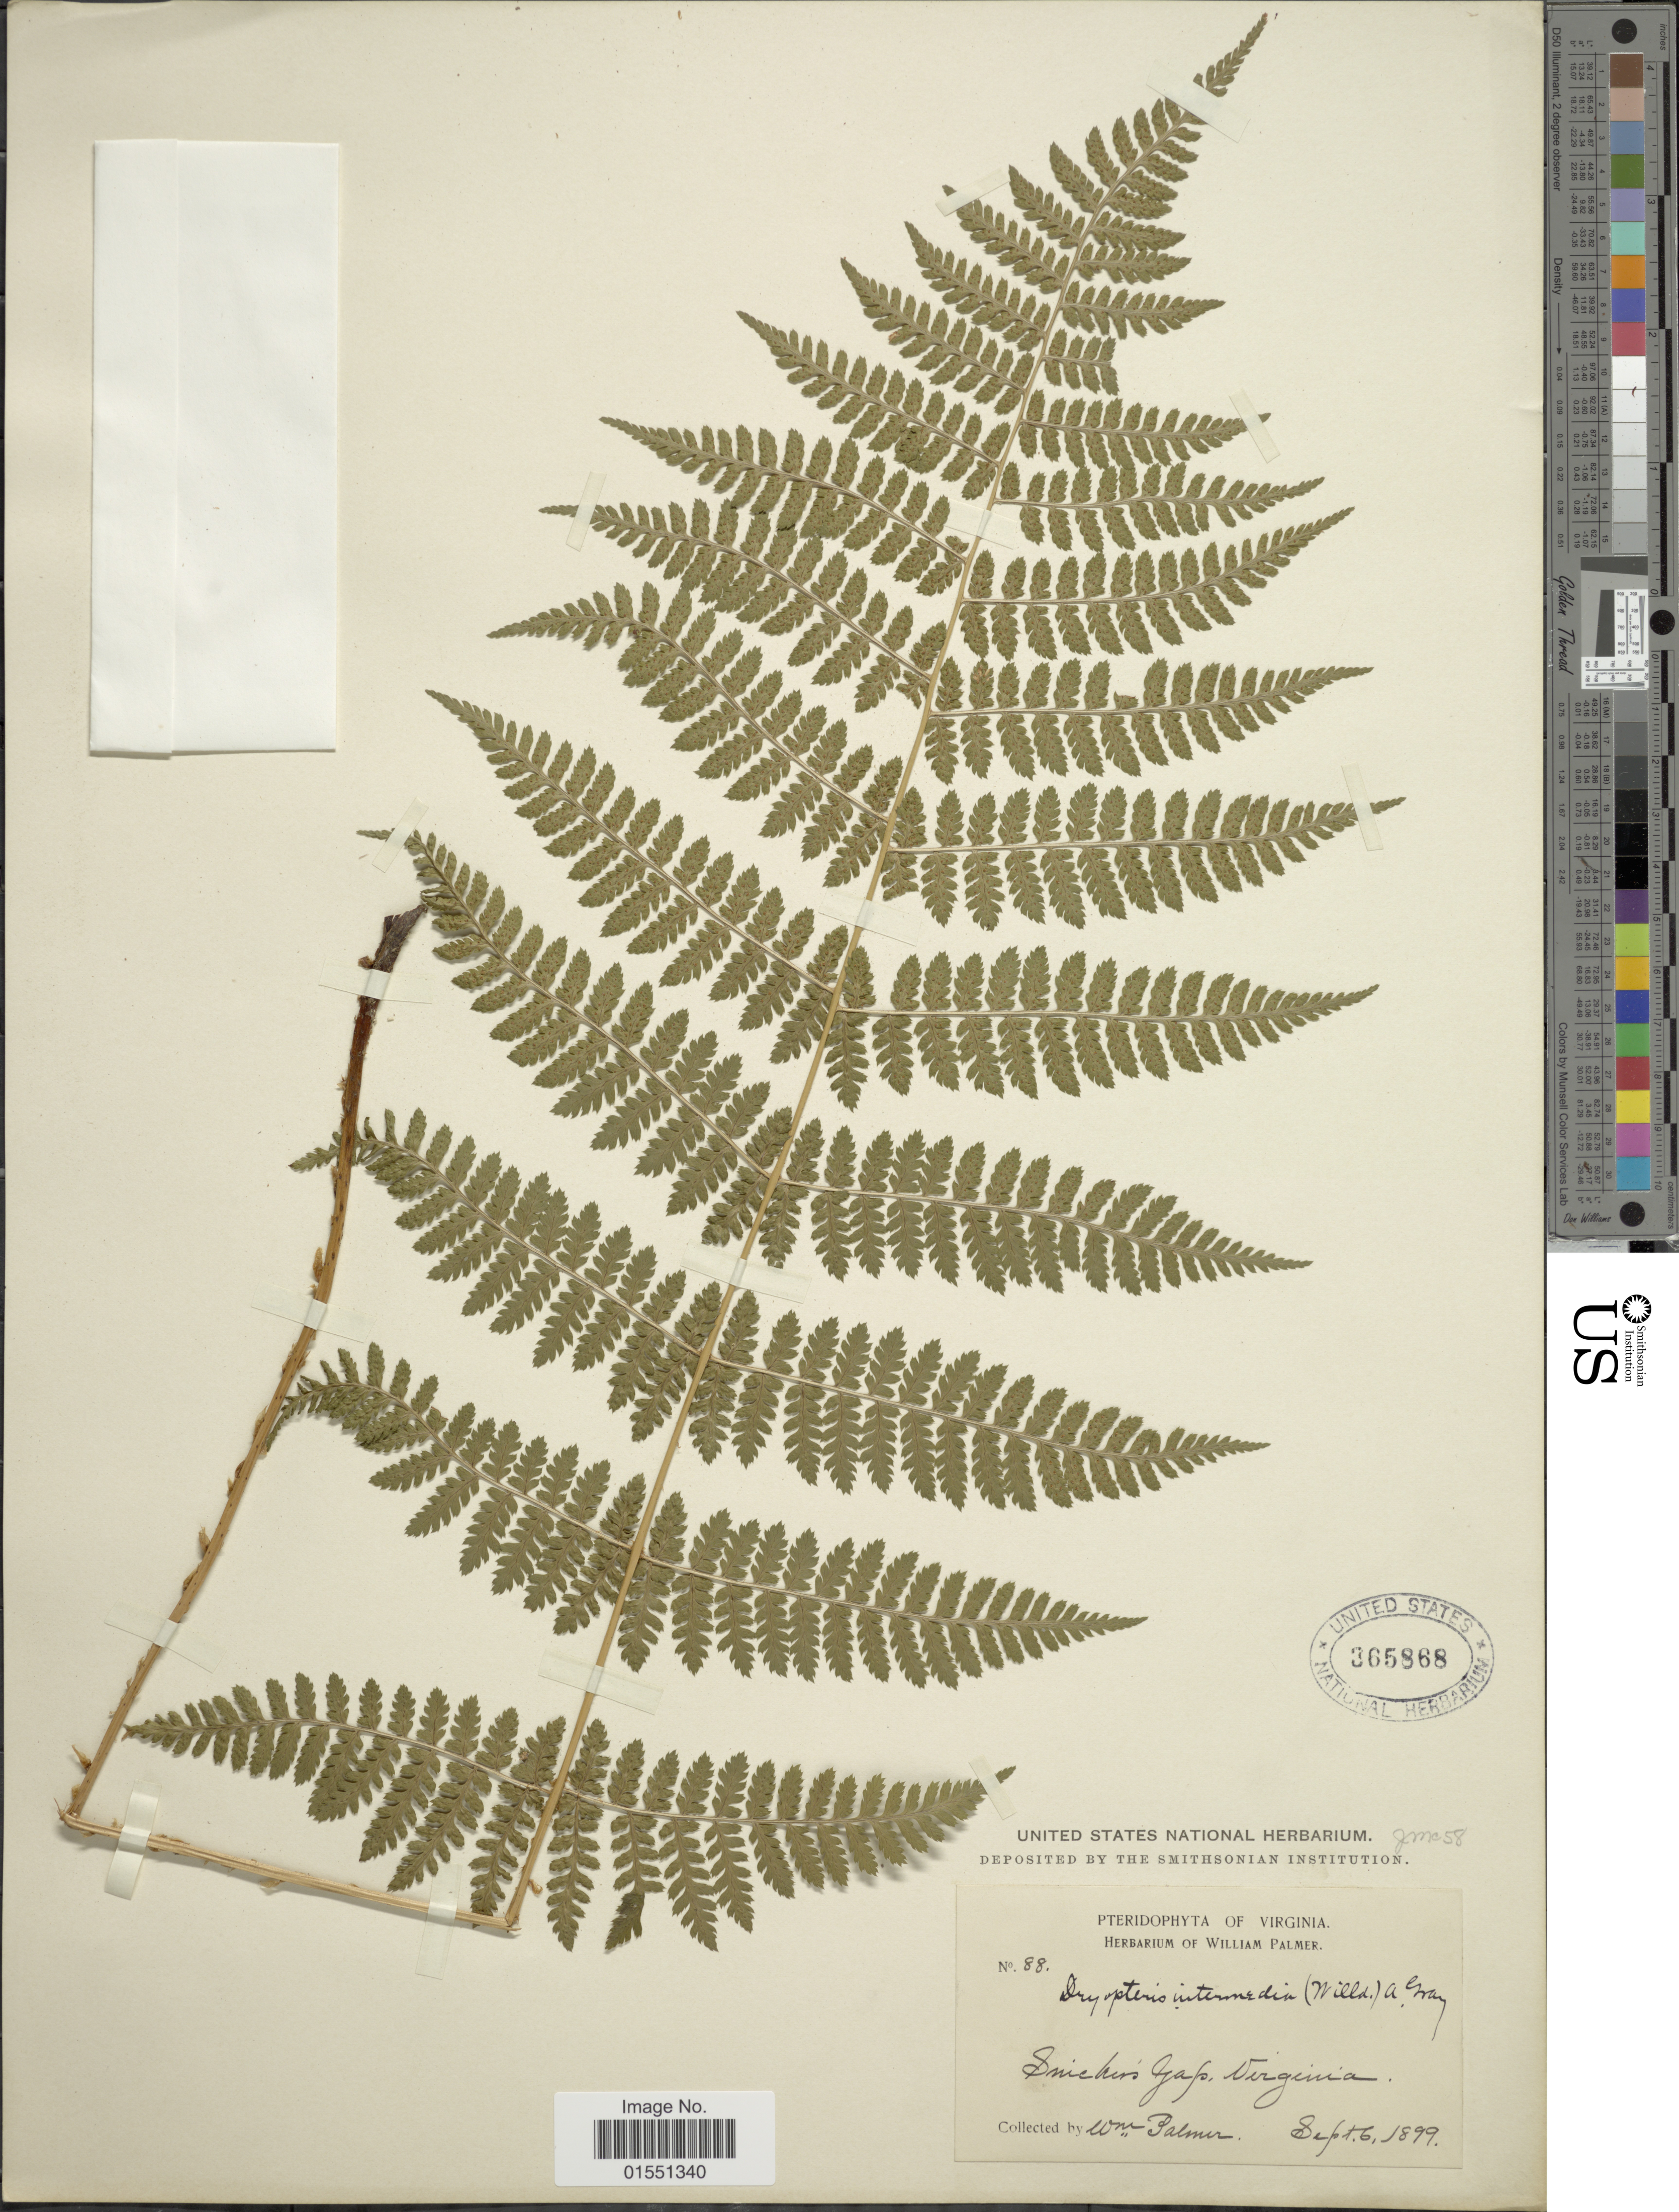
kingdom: Plantae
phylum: Tracheophyta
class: Polypodiopsida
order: Polypodiales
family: Dryopteridaceae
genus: Dryopteris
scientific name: Dryopteris intermedia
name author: (Muhl.) A. Gray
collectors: W. Palmer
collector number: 88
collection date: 1899-09-16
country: United States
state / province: Virginia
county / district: Clarke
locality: Snicker's Gap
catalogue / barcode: US 365868